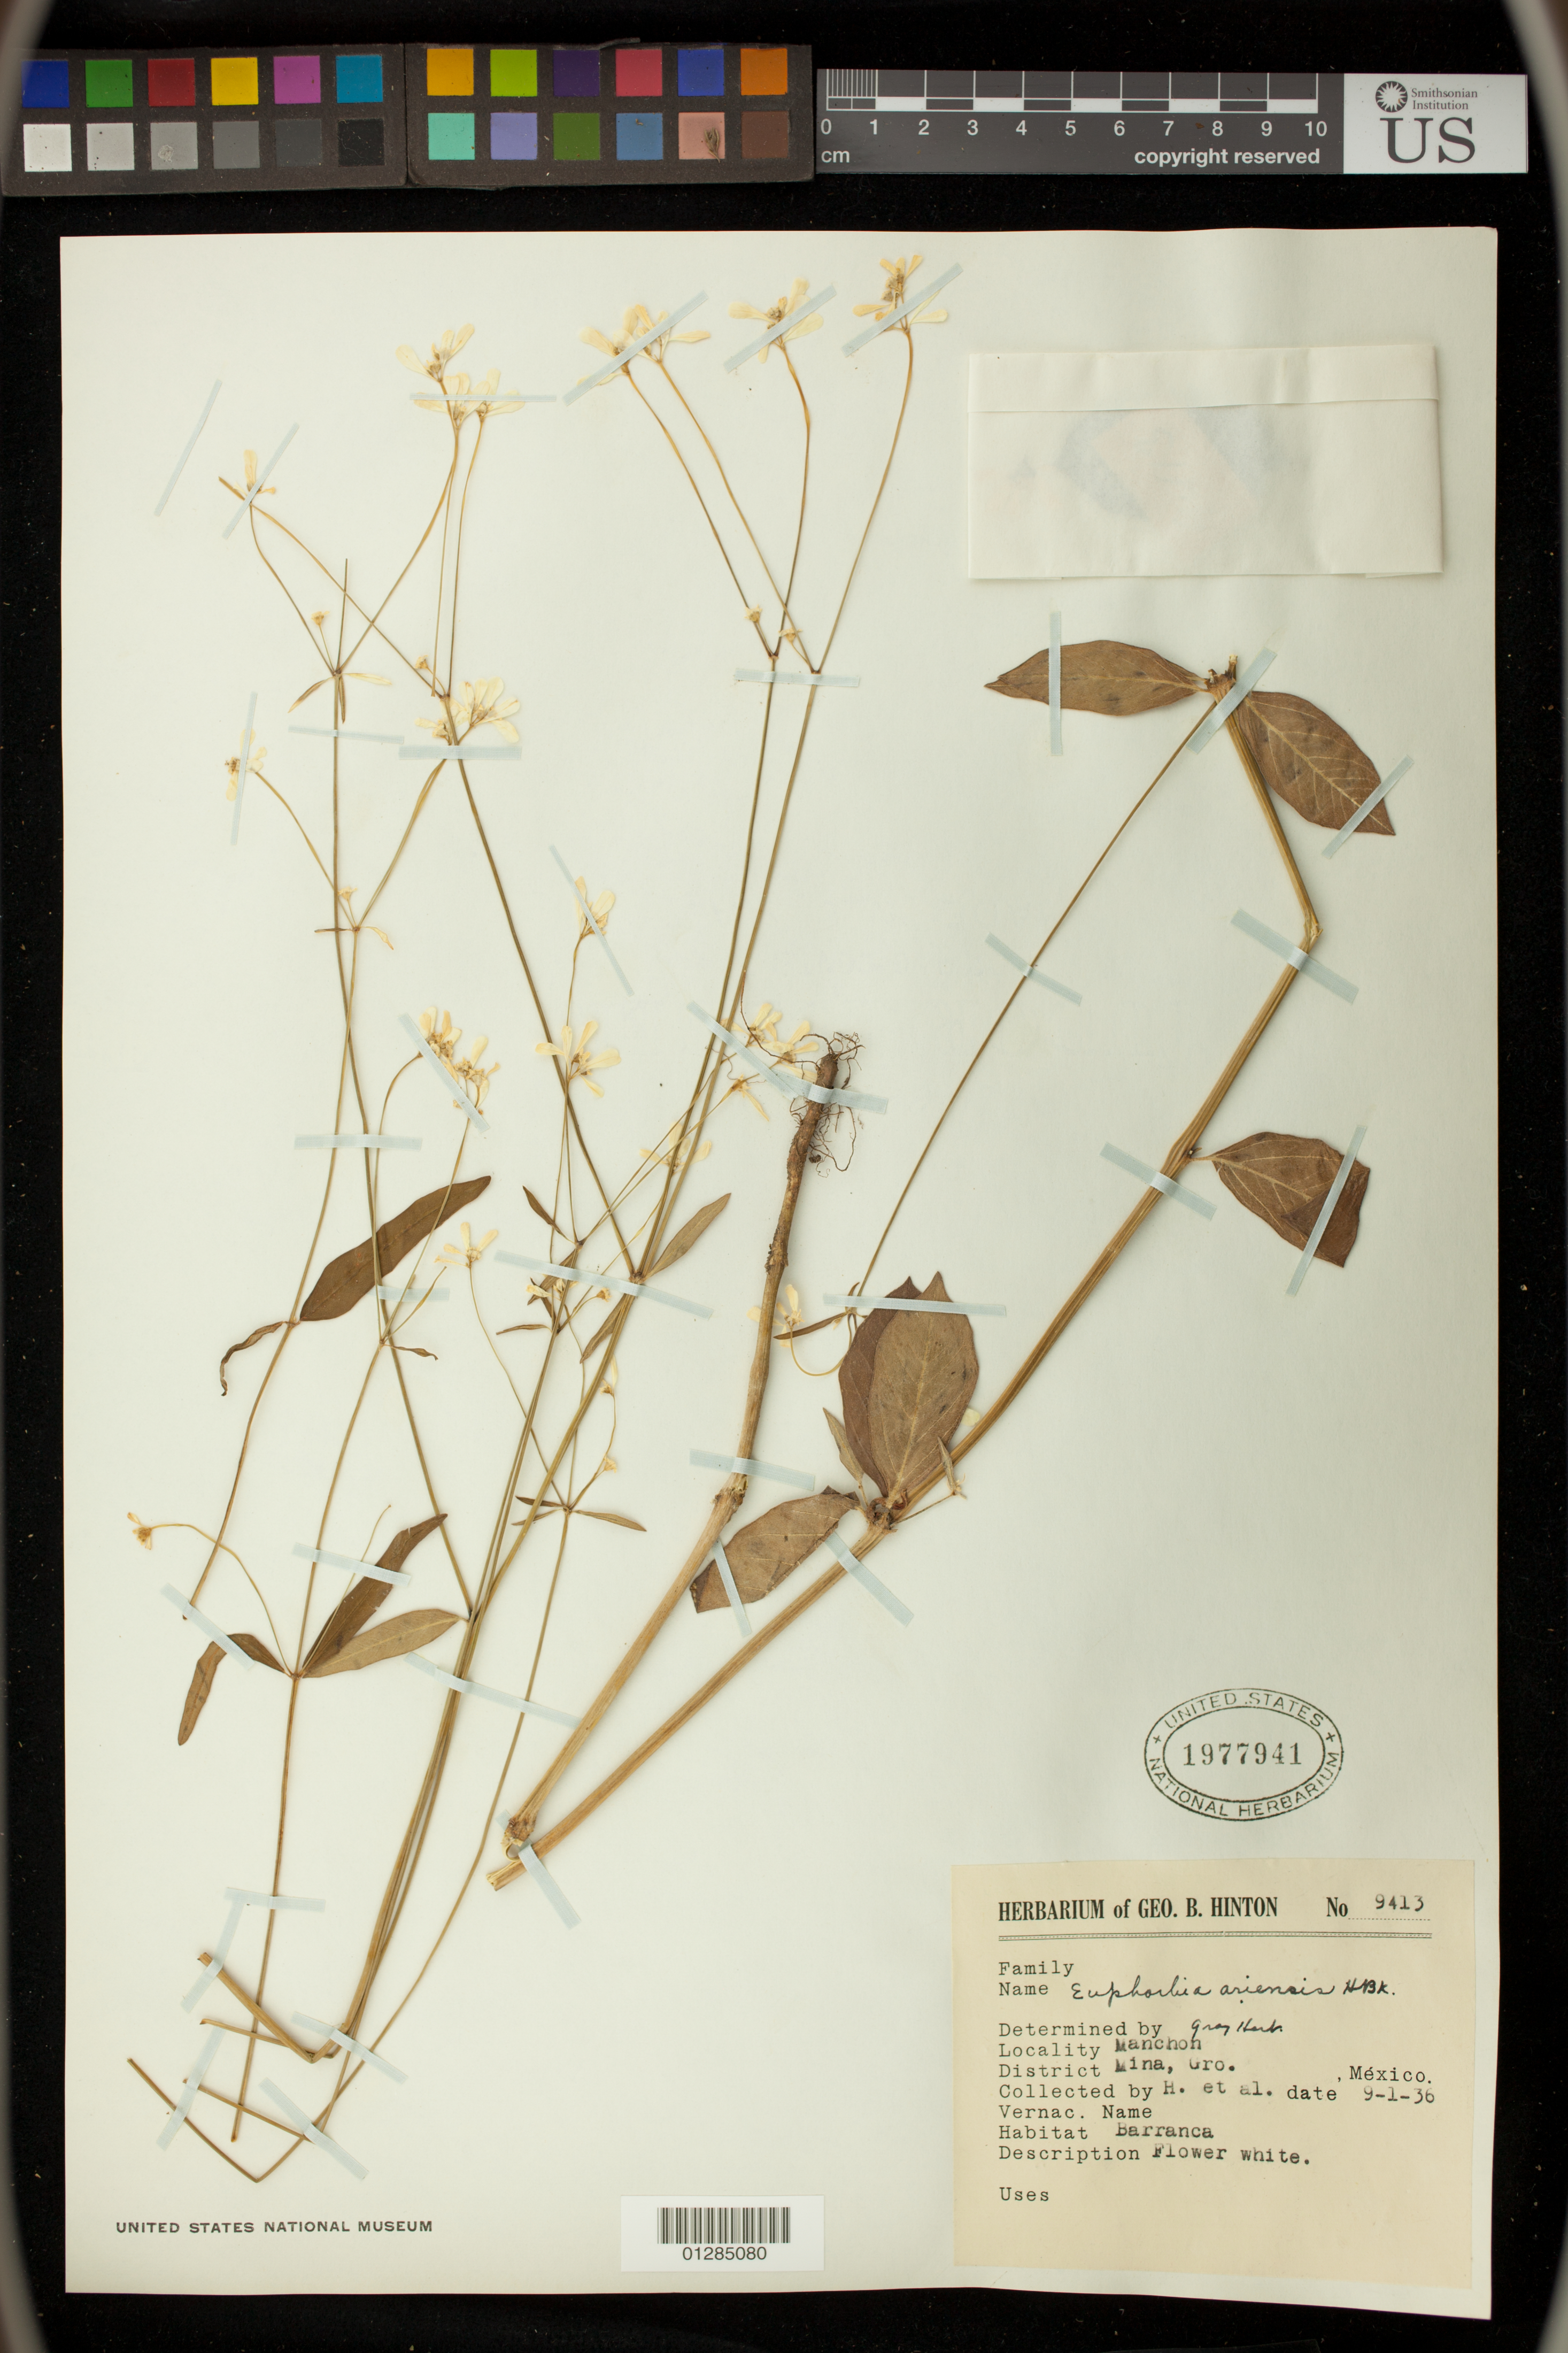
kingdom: Plantae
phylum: Tracheophyta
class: Magnoliopsida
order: Malpighiales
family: Euphorbiaceae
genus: Euphorbia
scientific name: Euphorbia ariensis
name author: Kunth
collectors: G. B. Hinton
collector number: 9413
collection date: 1936-09-01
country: Mexico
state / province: Guerrero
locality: Manchon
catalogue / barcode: US 1977941